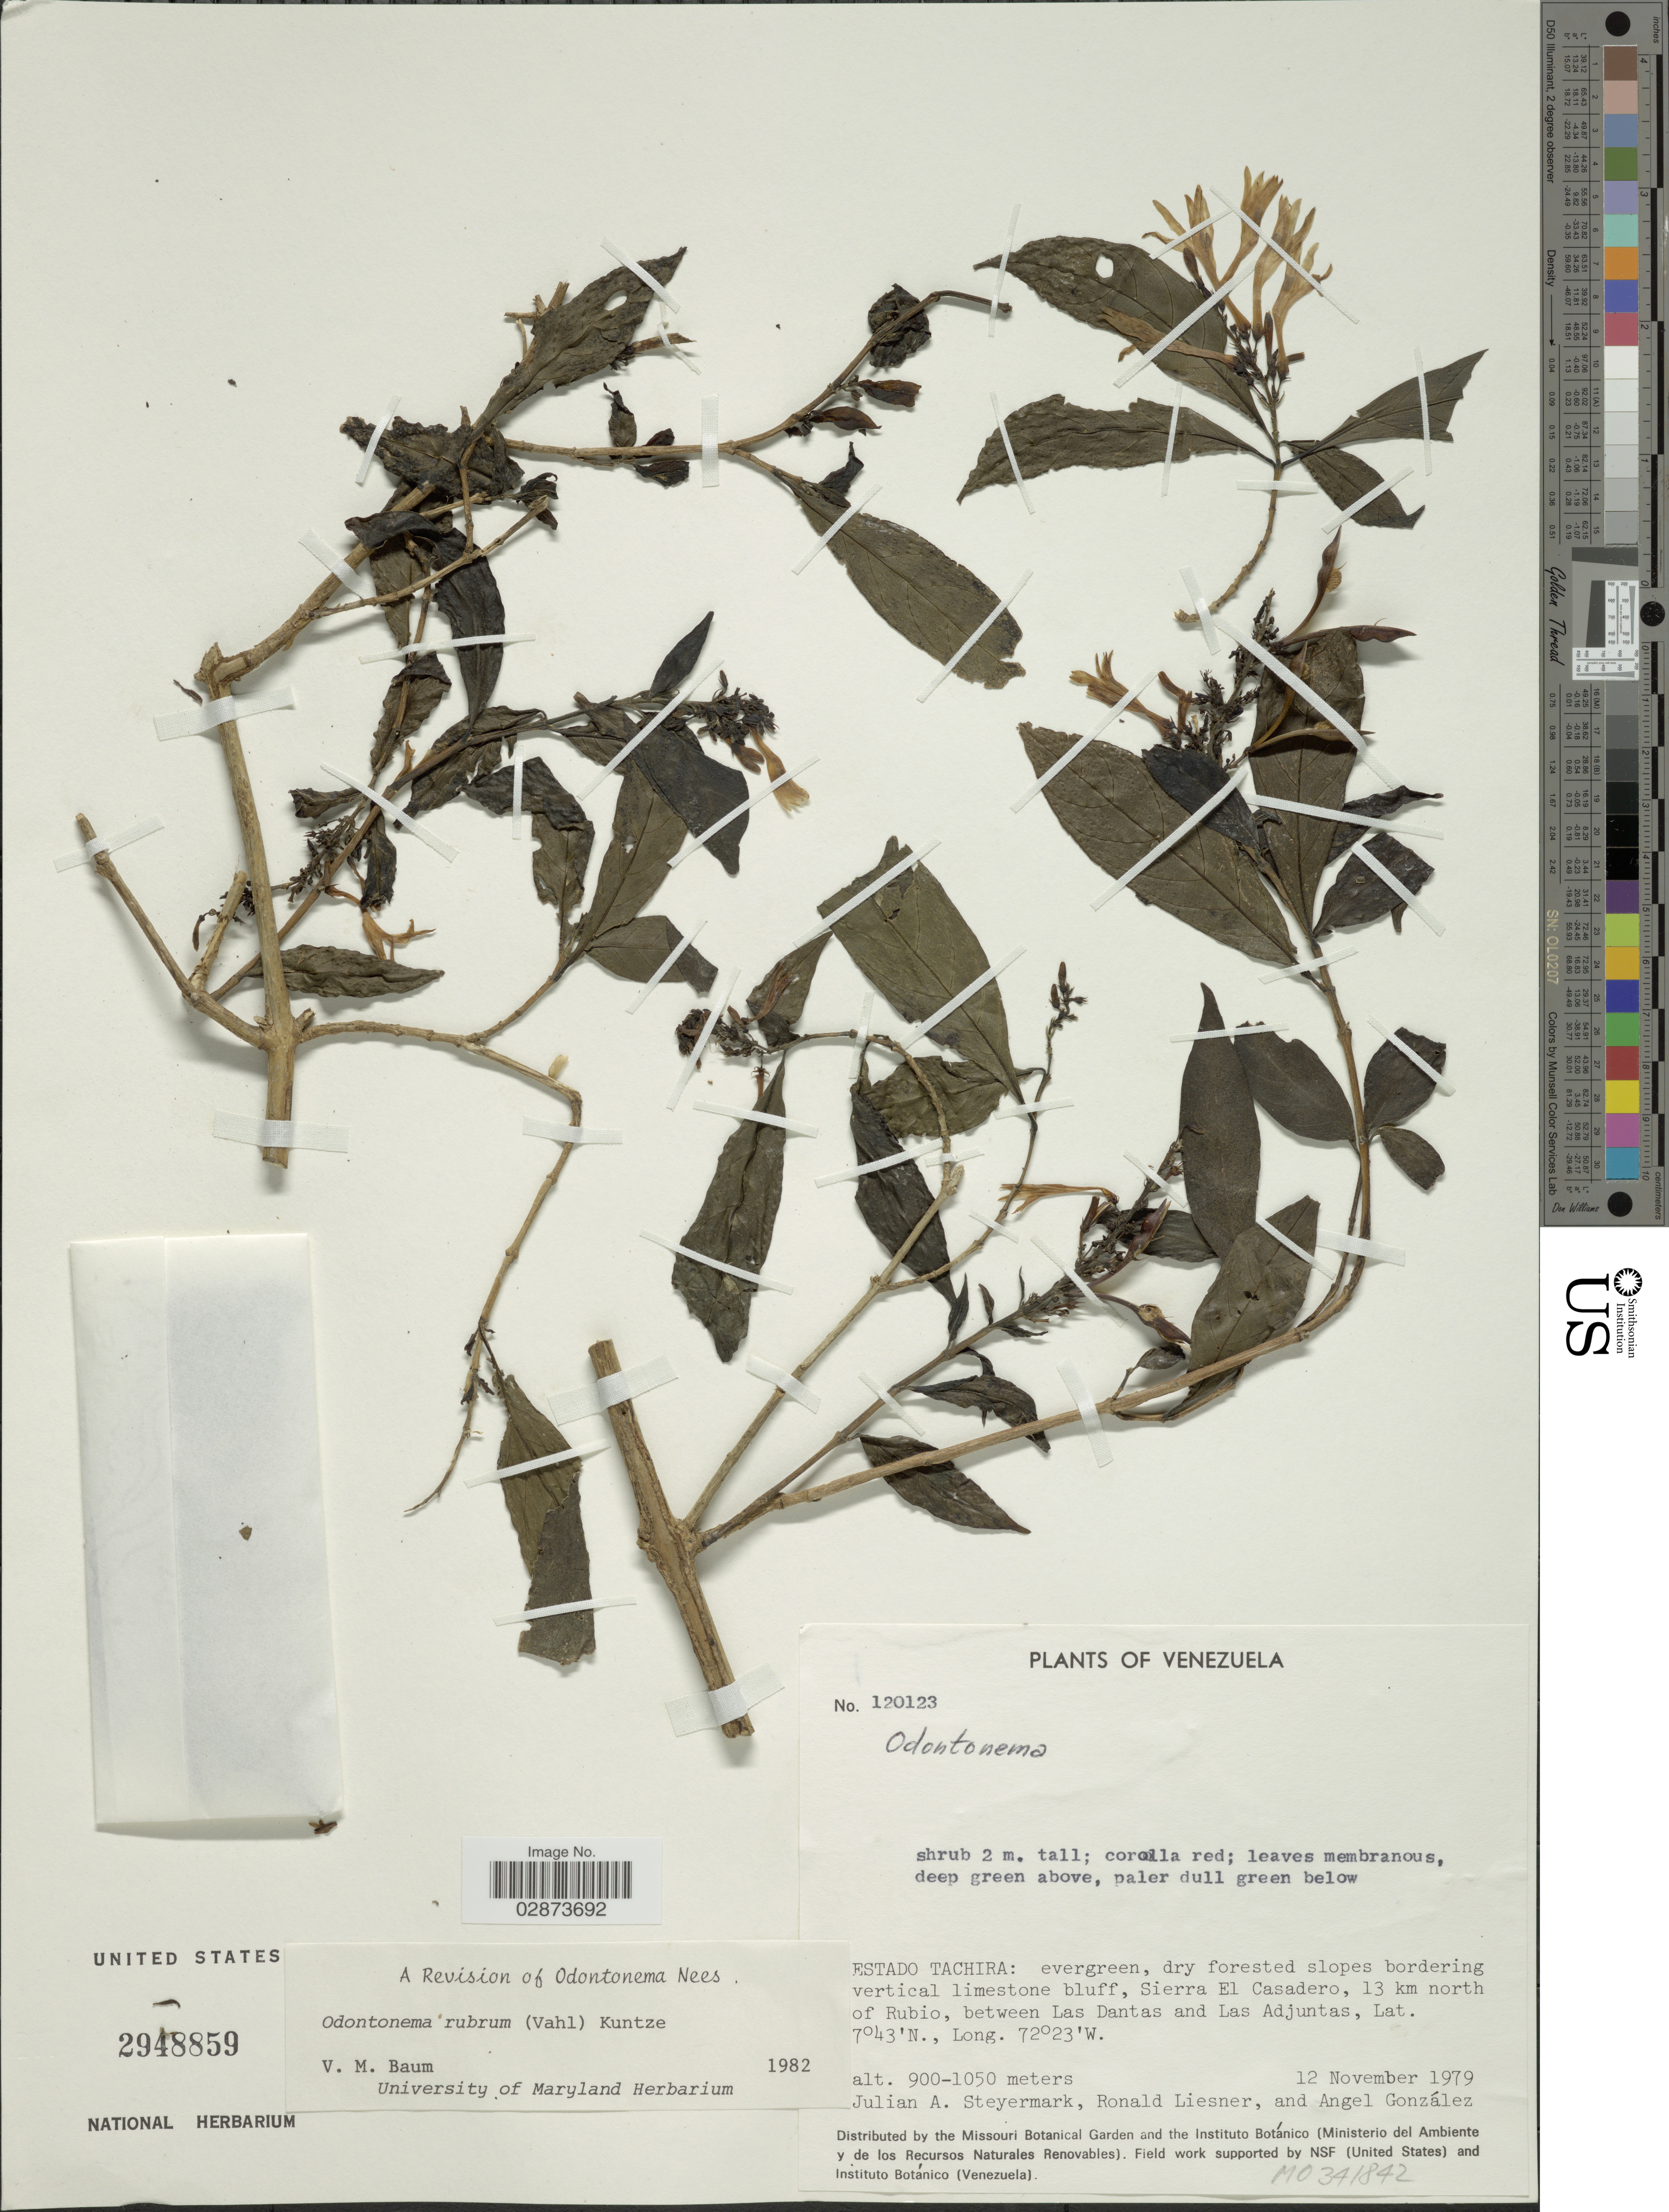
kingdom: Plantae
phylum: Tracheophyta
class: Magnoliopsida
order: Lamiales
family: Acanthaceae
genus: Odontonema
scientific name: Odontonema rubrum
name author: (Vahl) Kuntze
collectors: J. Steyermark, R. L. Liesner & A. C. González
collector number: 120123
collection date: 1979-11-12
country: Venezuela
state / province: Tachira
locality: Estado Tachira: evergreen, dry forested slopes bordering vertical limestone bluff, Sierra El Casadero, 13 km north of Rubio, between Las Dantas and Las Adjuntas.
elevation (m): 900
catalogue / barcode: US 2948859